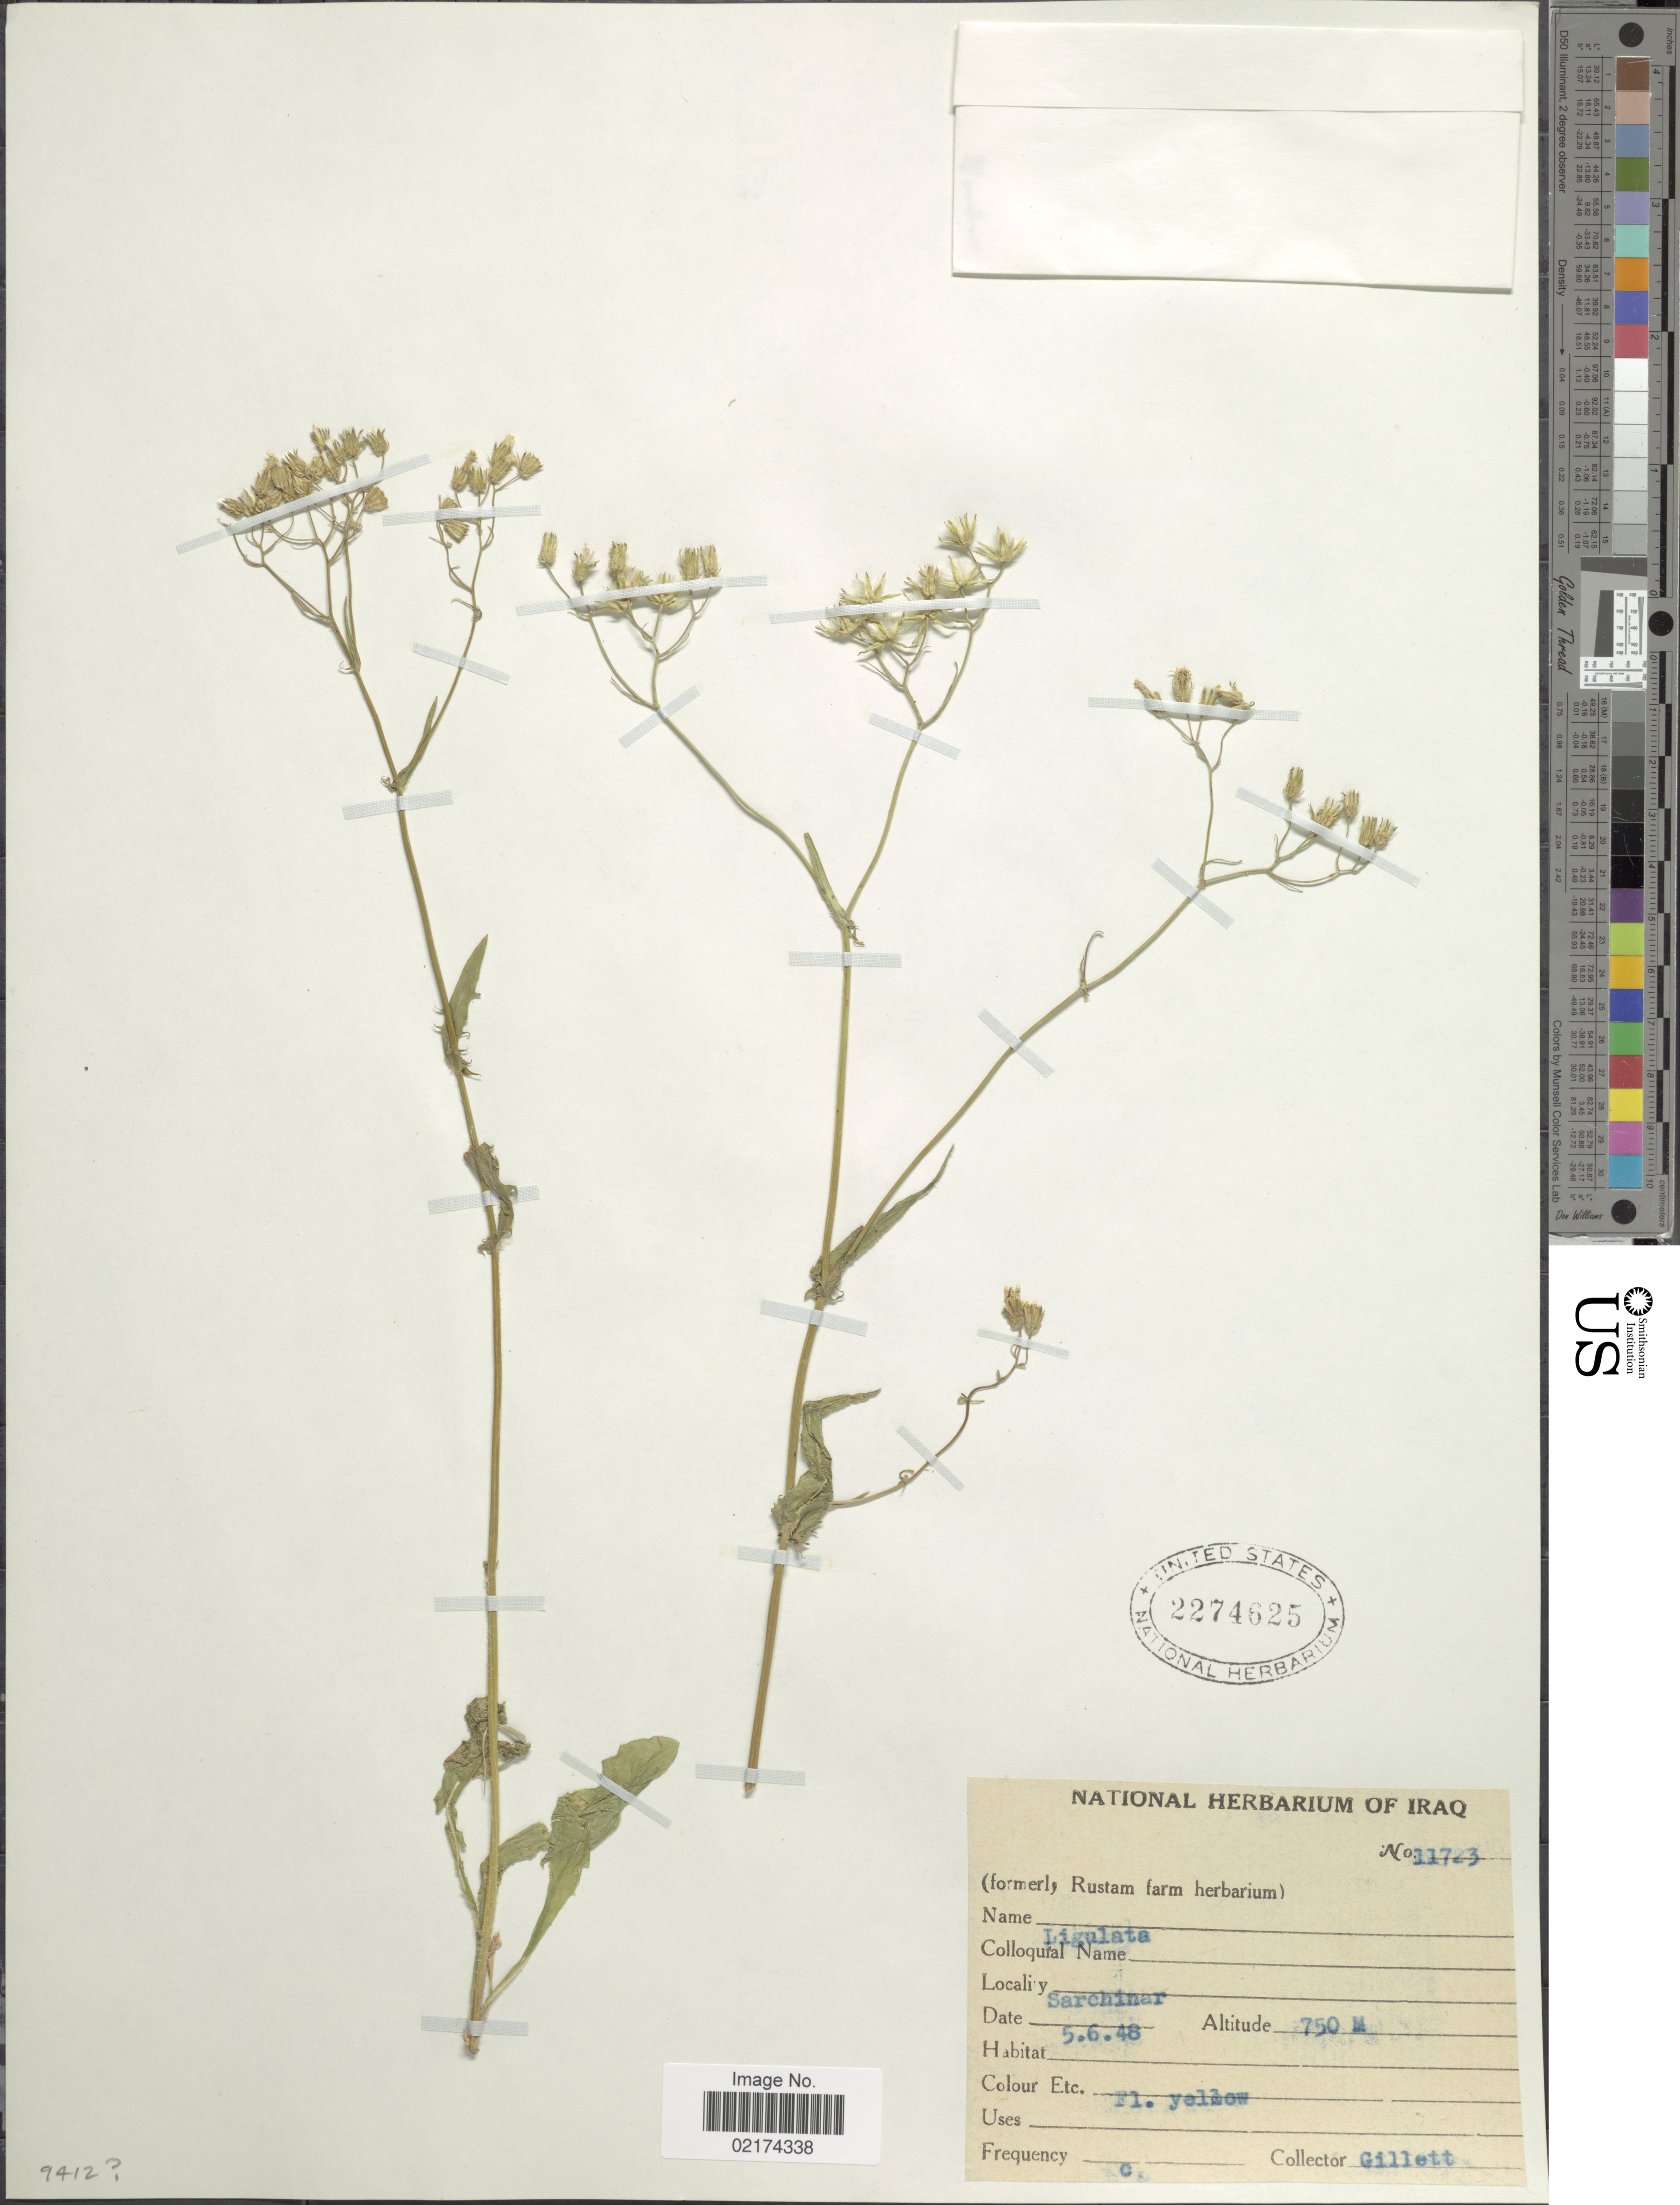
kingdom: Plantae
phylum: Tracheophyta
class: Magnoliopsida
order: Asterales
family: Asteraceae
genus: Lactuca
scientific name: Lactuca sp.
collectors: Gillett, --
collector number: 11723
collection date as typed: Transcribed d/m/y: 5/6/48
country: Iraq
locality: Sarchinar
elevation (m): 750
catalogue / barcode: US 2274625